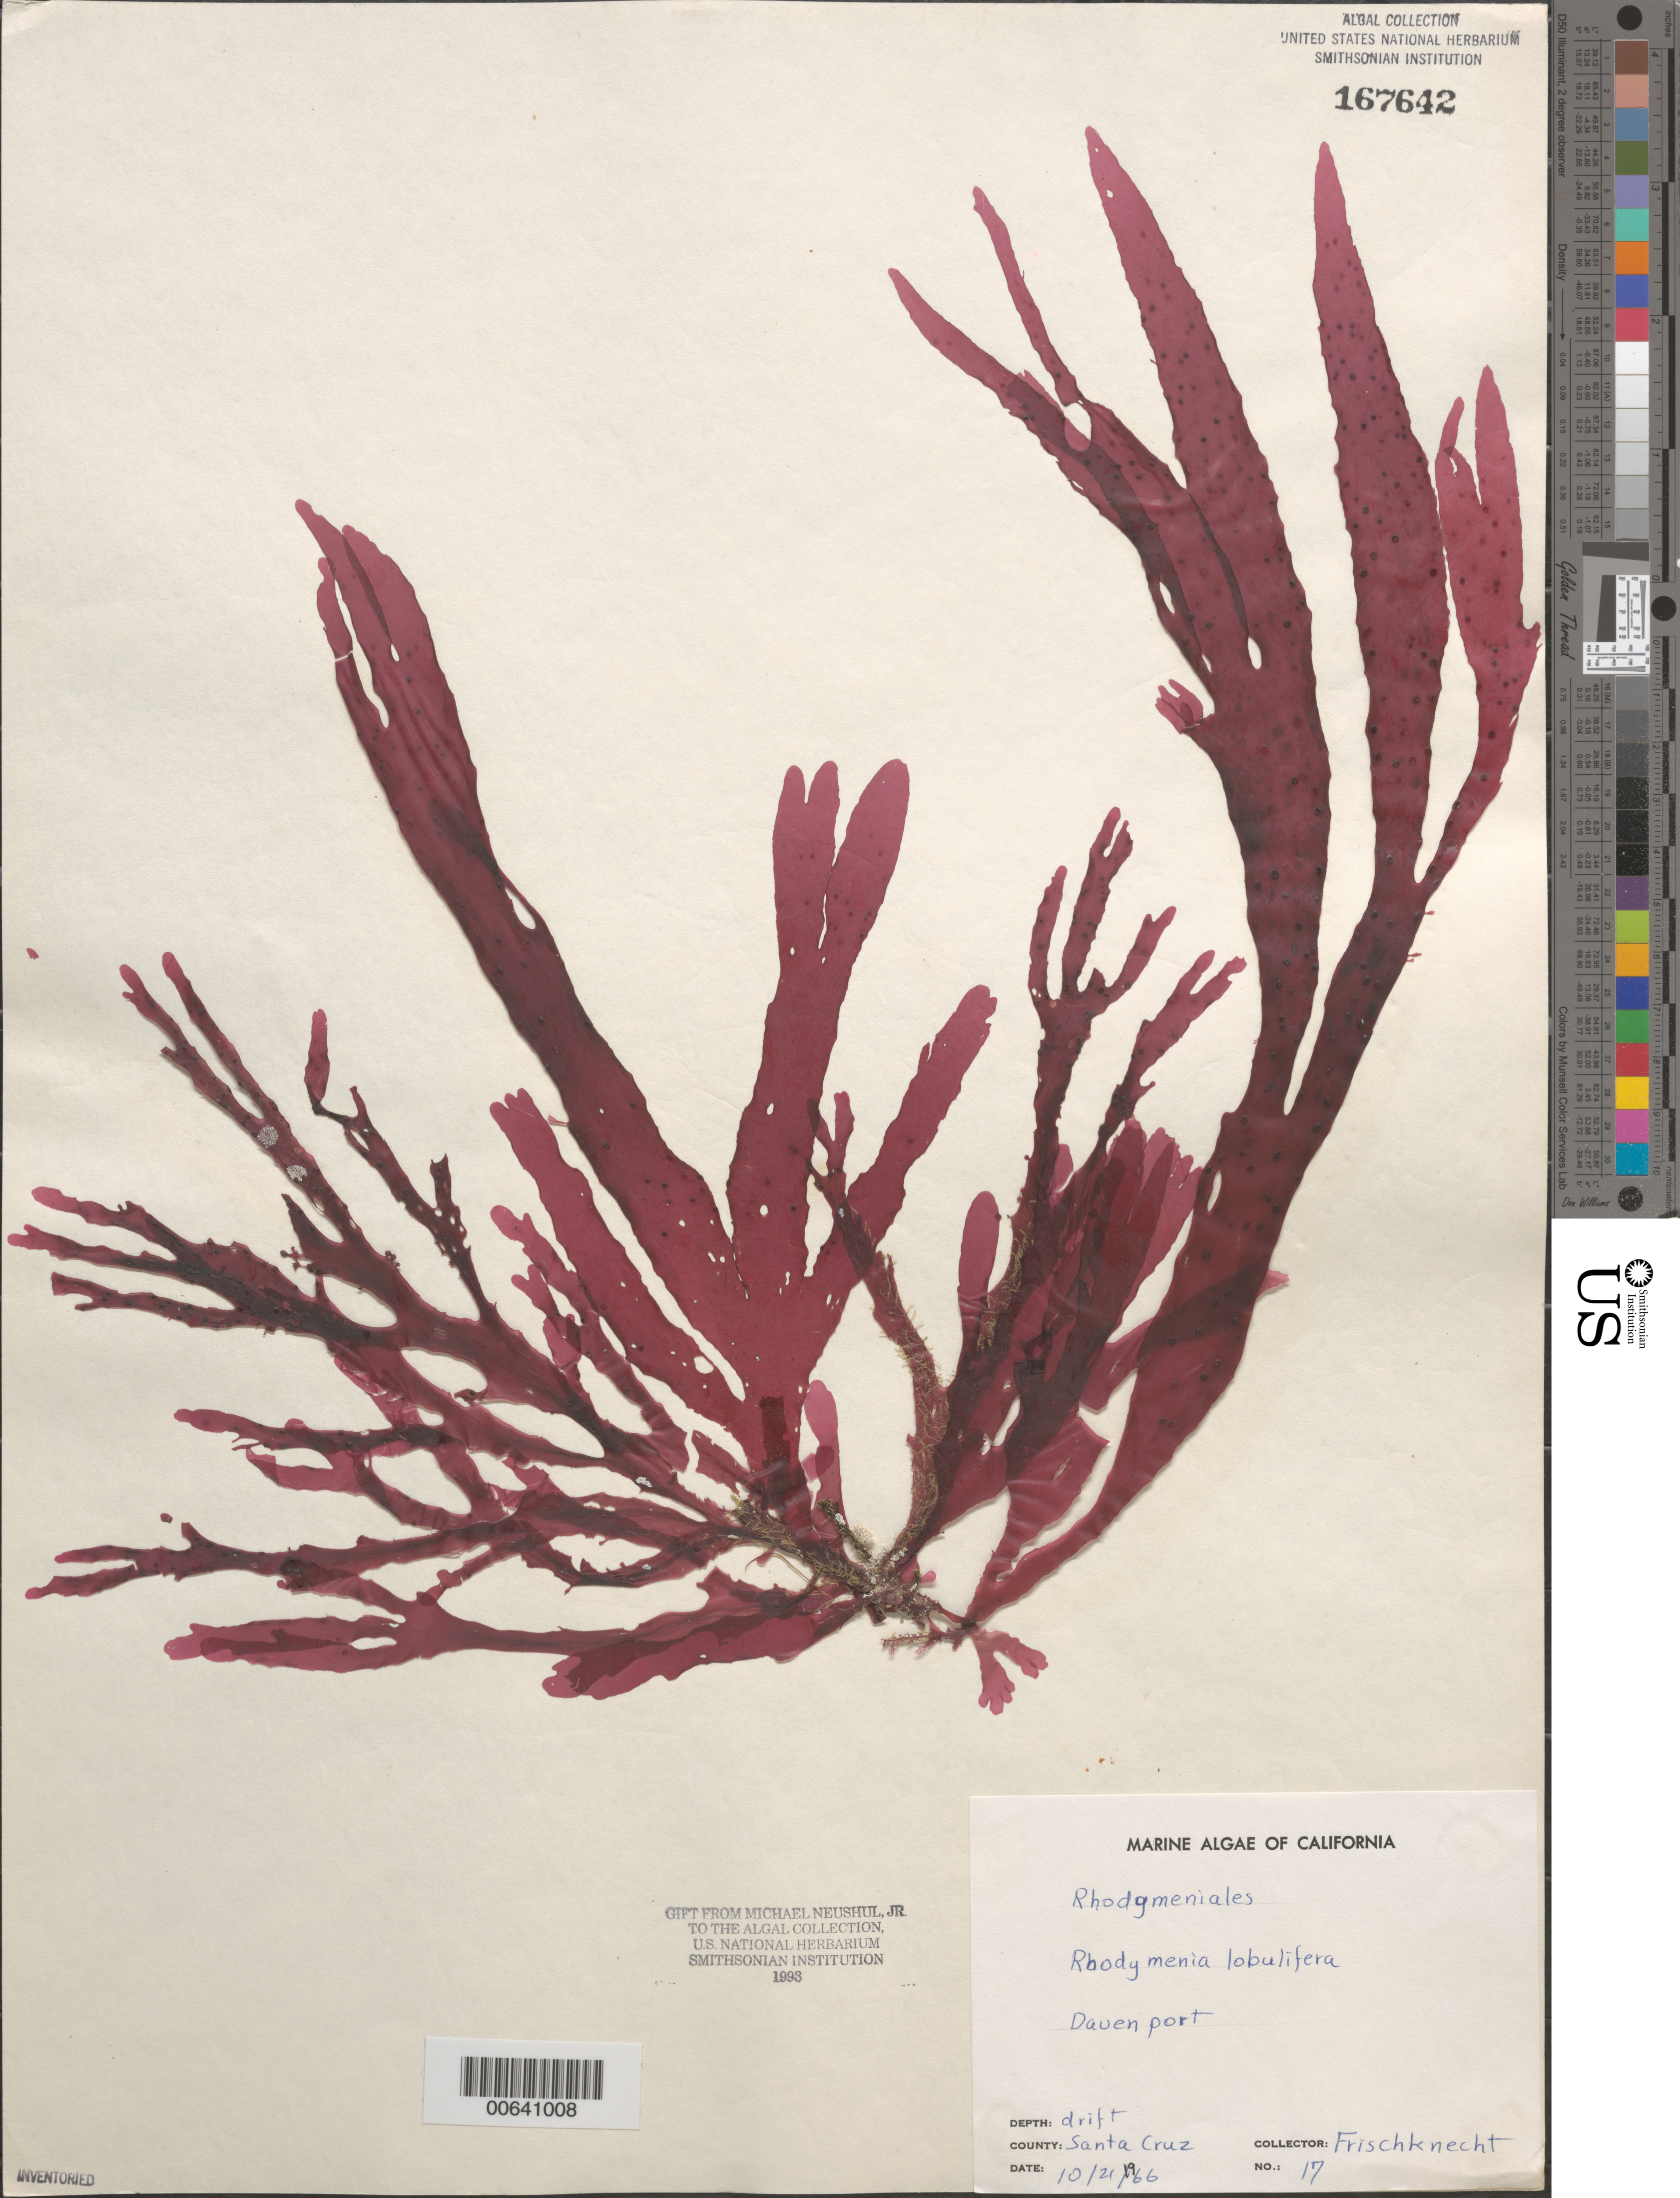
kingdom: Plantae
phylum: Rhodophyta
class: Florideophyceae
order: Rhodymeniales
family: Rhodymeniaceae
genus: Rhodymenia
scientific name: Rhodymenia pacifica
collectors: -. Frischknecht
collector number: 17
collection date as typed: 21 Oct 1966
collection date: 1966-10-21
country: United States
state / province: California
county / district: Santa Cruz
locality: Davenport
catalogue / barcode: US 167642